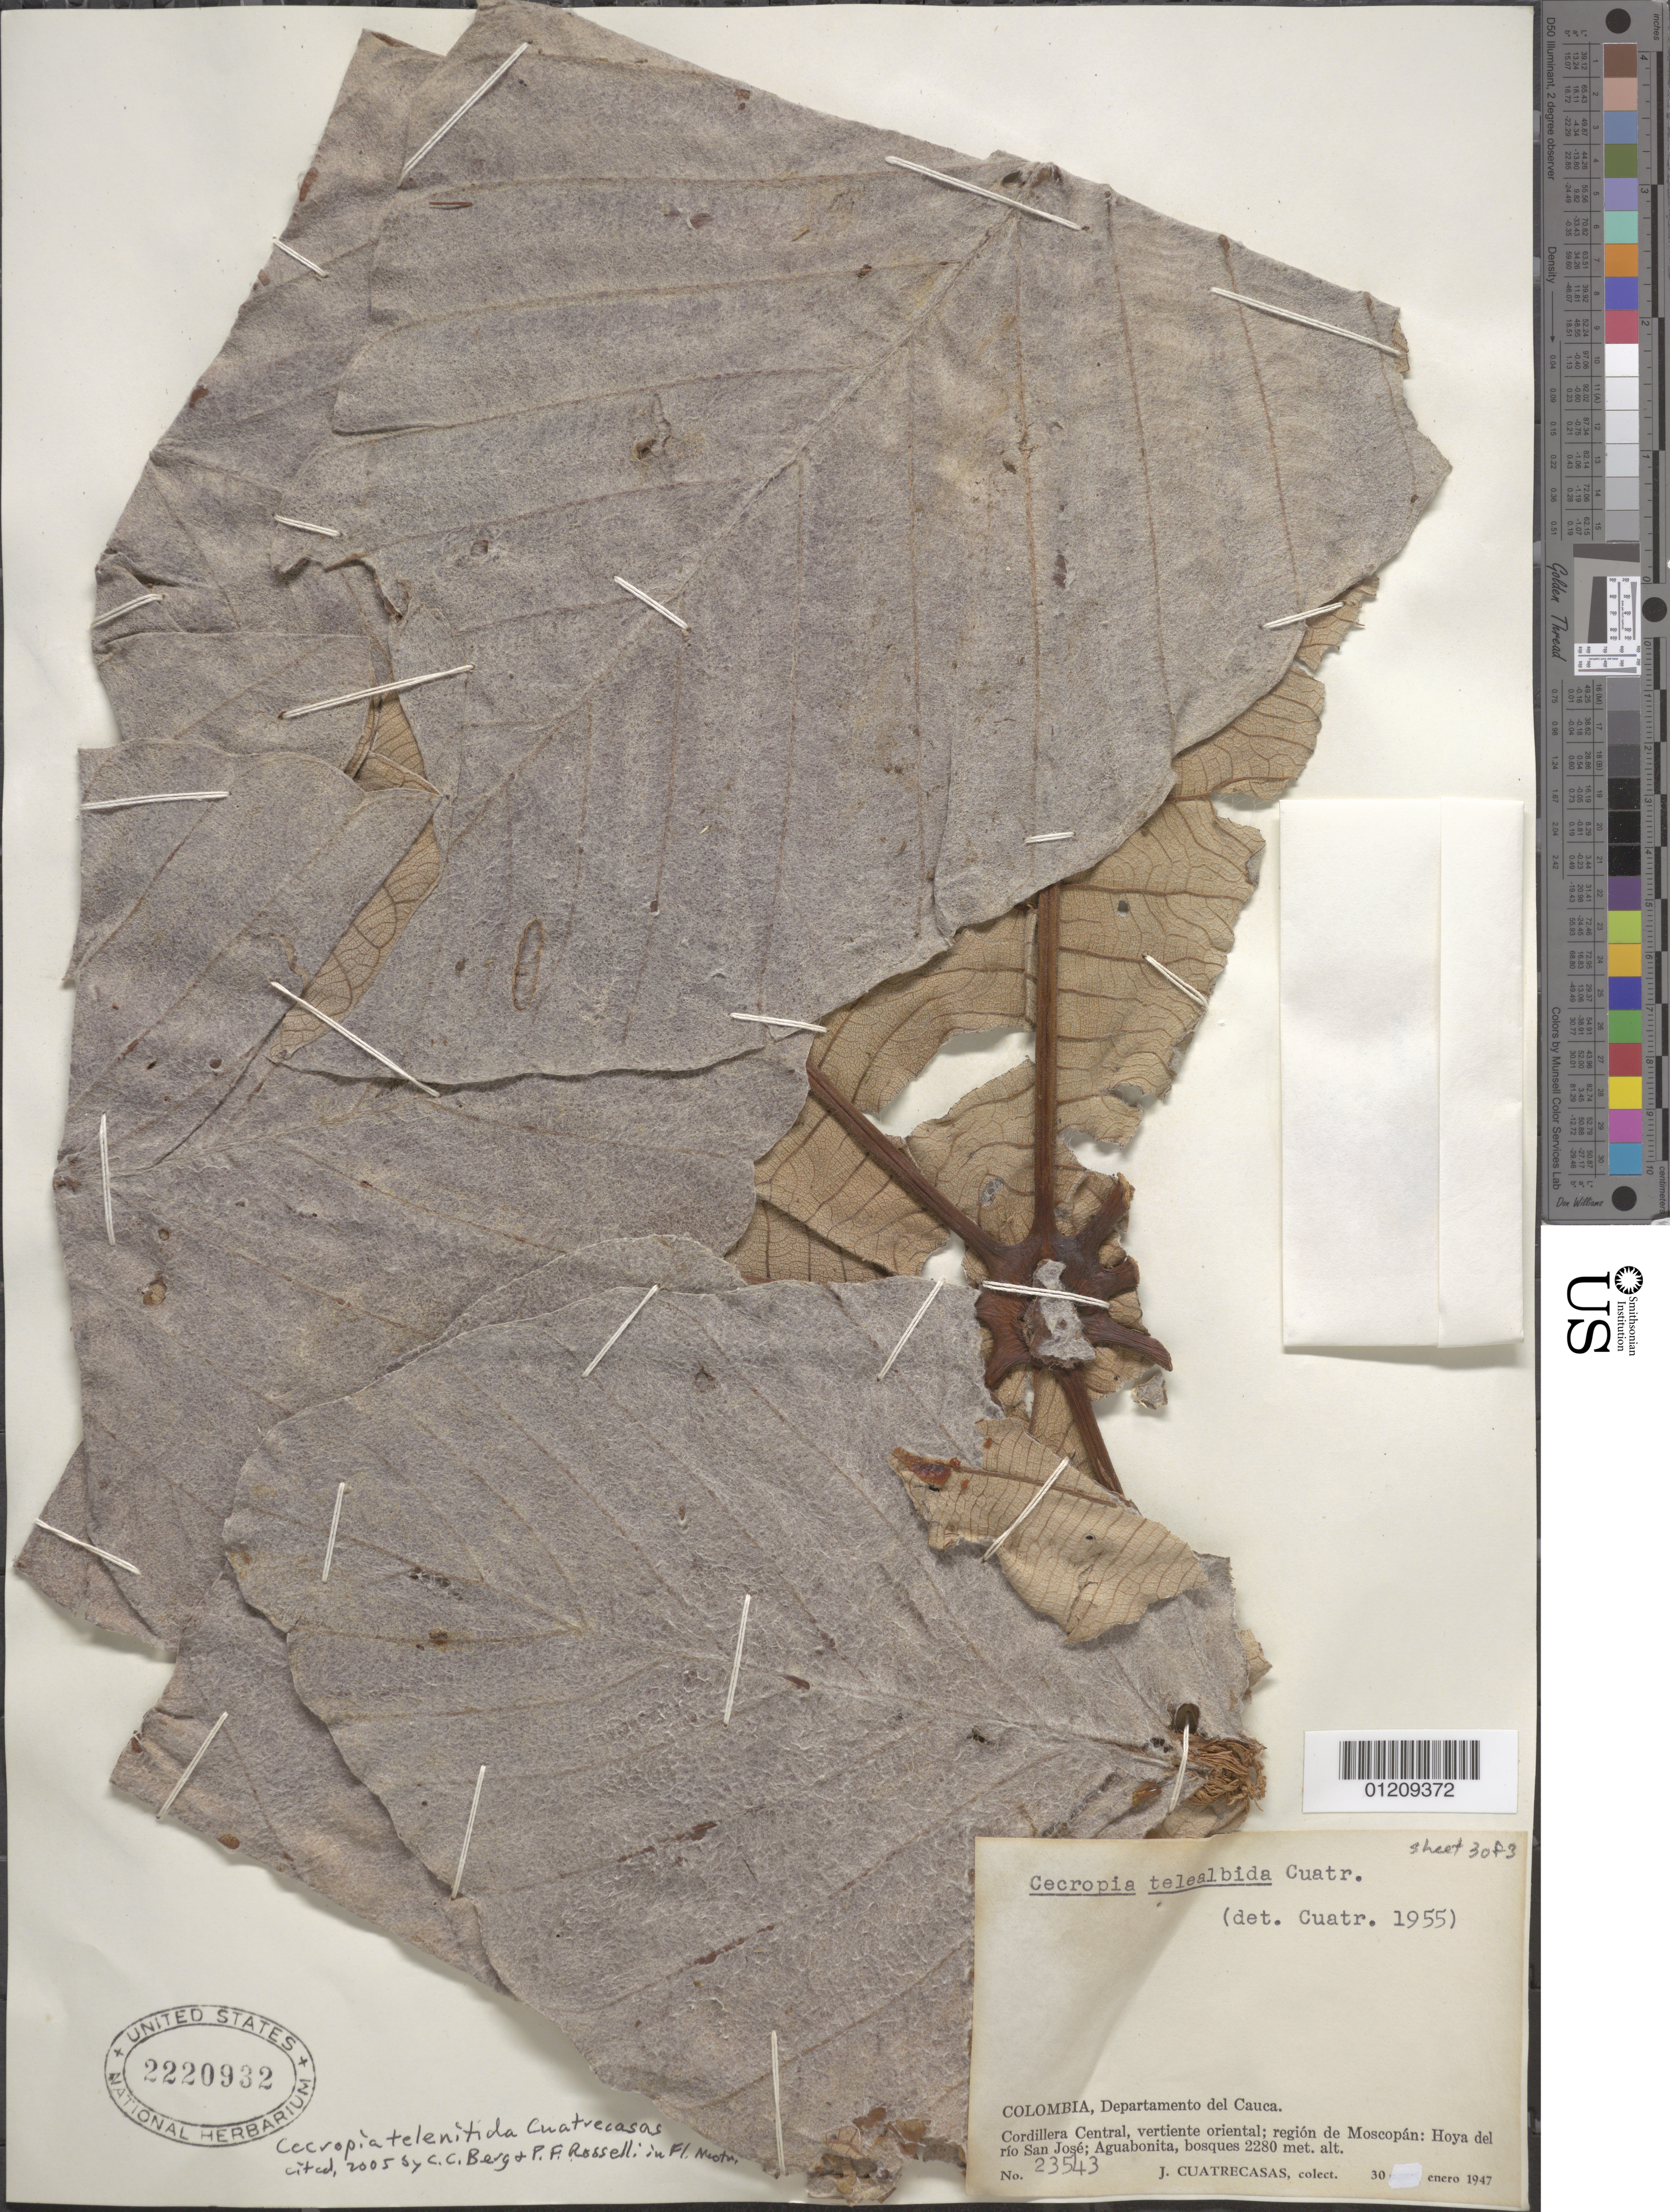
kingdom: Plantae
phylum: Tracheophyta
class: Magnoliopsida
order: Rosales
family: Urticaceae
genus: Cecropia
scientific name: Cecropia telenitida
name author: Cuatrec.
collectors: J. Cuatrecasas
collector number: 23543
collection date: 1947-01-30/1947-01-31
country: Colombia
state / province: Cauca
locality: Cordillera Central, vertiente oriental; región de Moscopán: Hoya del río San José; Aguabonita.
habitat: bosques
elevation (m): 2280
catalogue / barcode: US 2220932